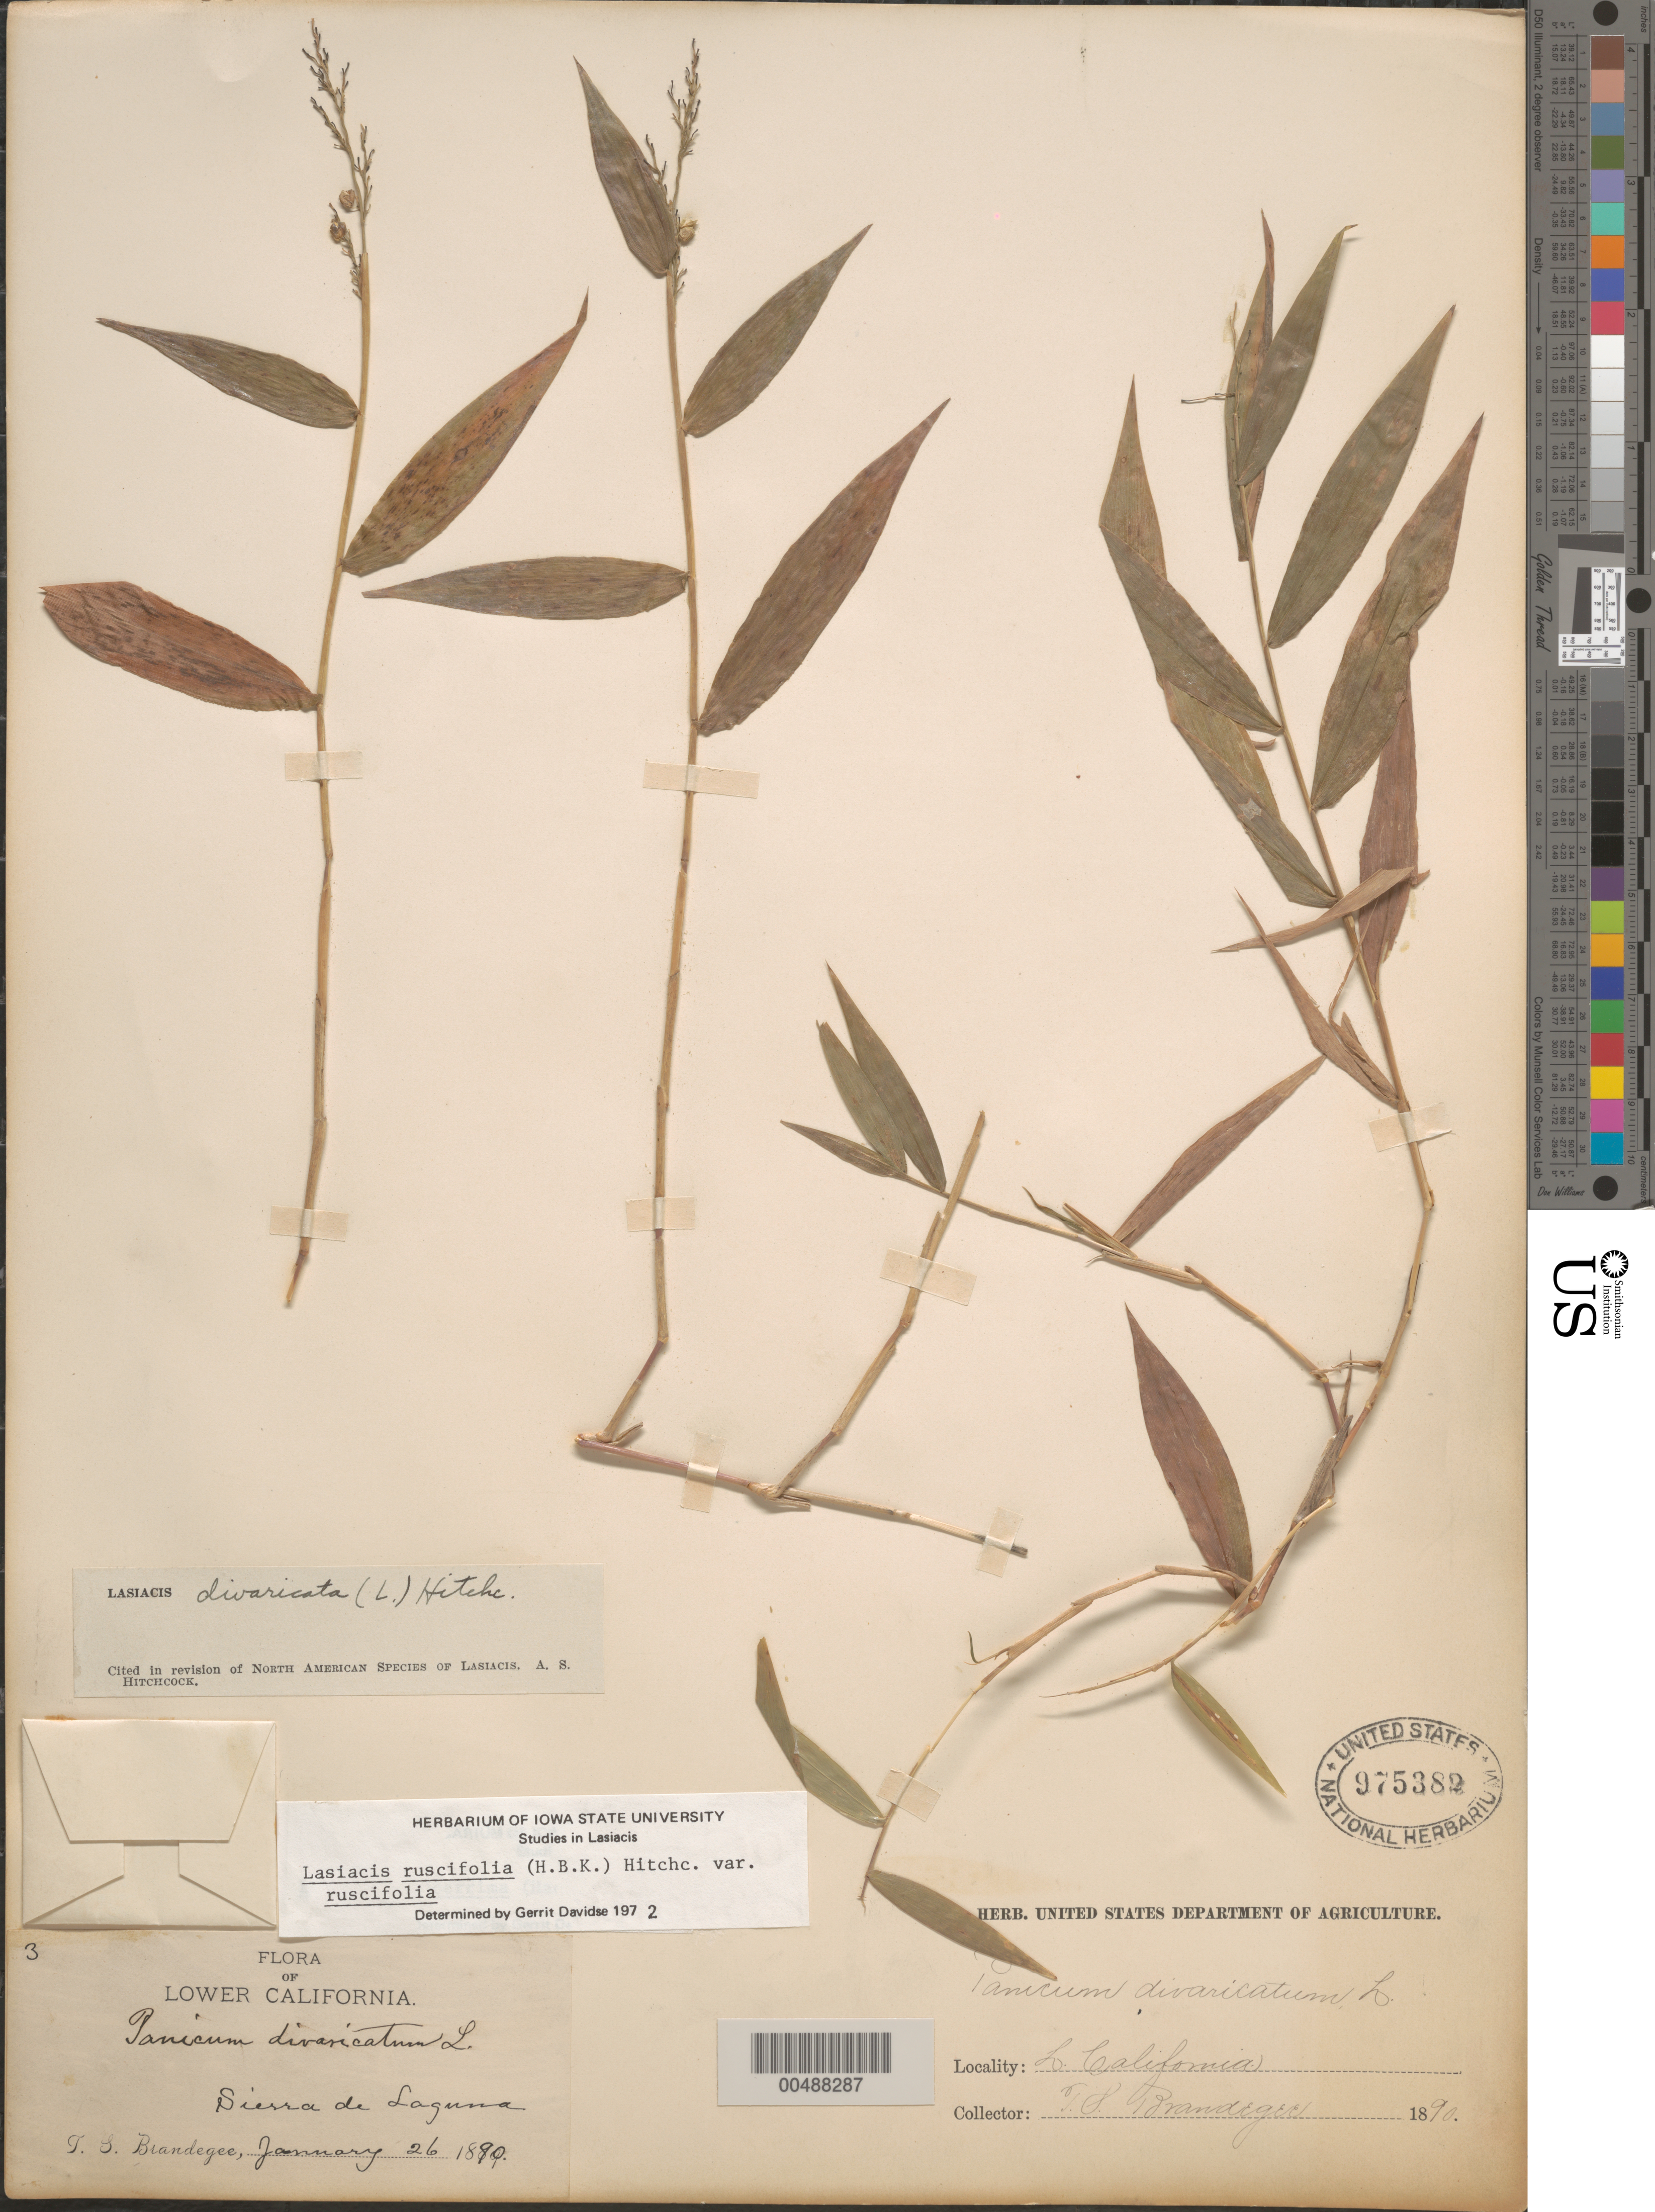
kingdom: Plantae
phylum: Tracheophyta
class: Liliopsida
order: Poales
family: Poaceae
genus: Lasiacis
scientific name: Lasiacis ruscifolia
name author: (Kunth) Hitchc.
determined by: Davidse, Gerrit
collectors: T. S. Brandegee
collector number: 3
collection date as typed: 26 Jan 1890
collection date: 1890-01-26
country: Mexico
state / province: Baja California Sur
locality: Sierra de Laguna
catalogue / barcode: US 975389